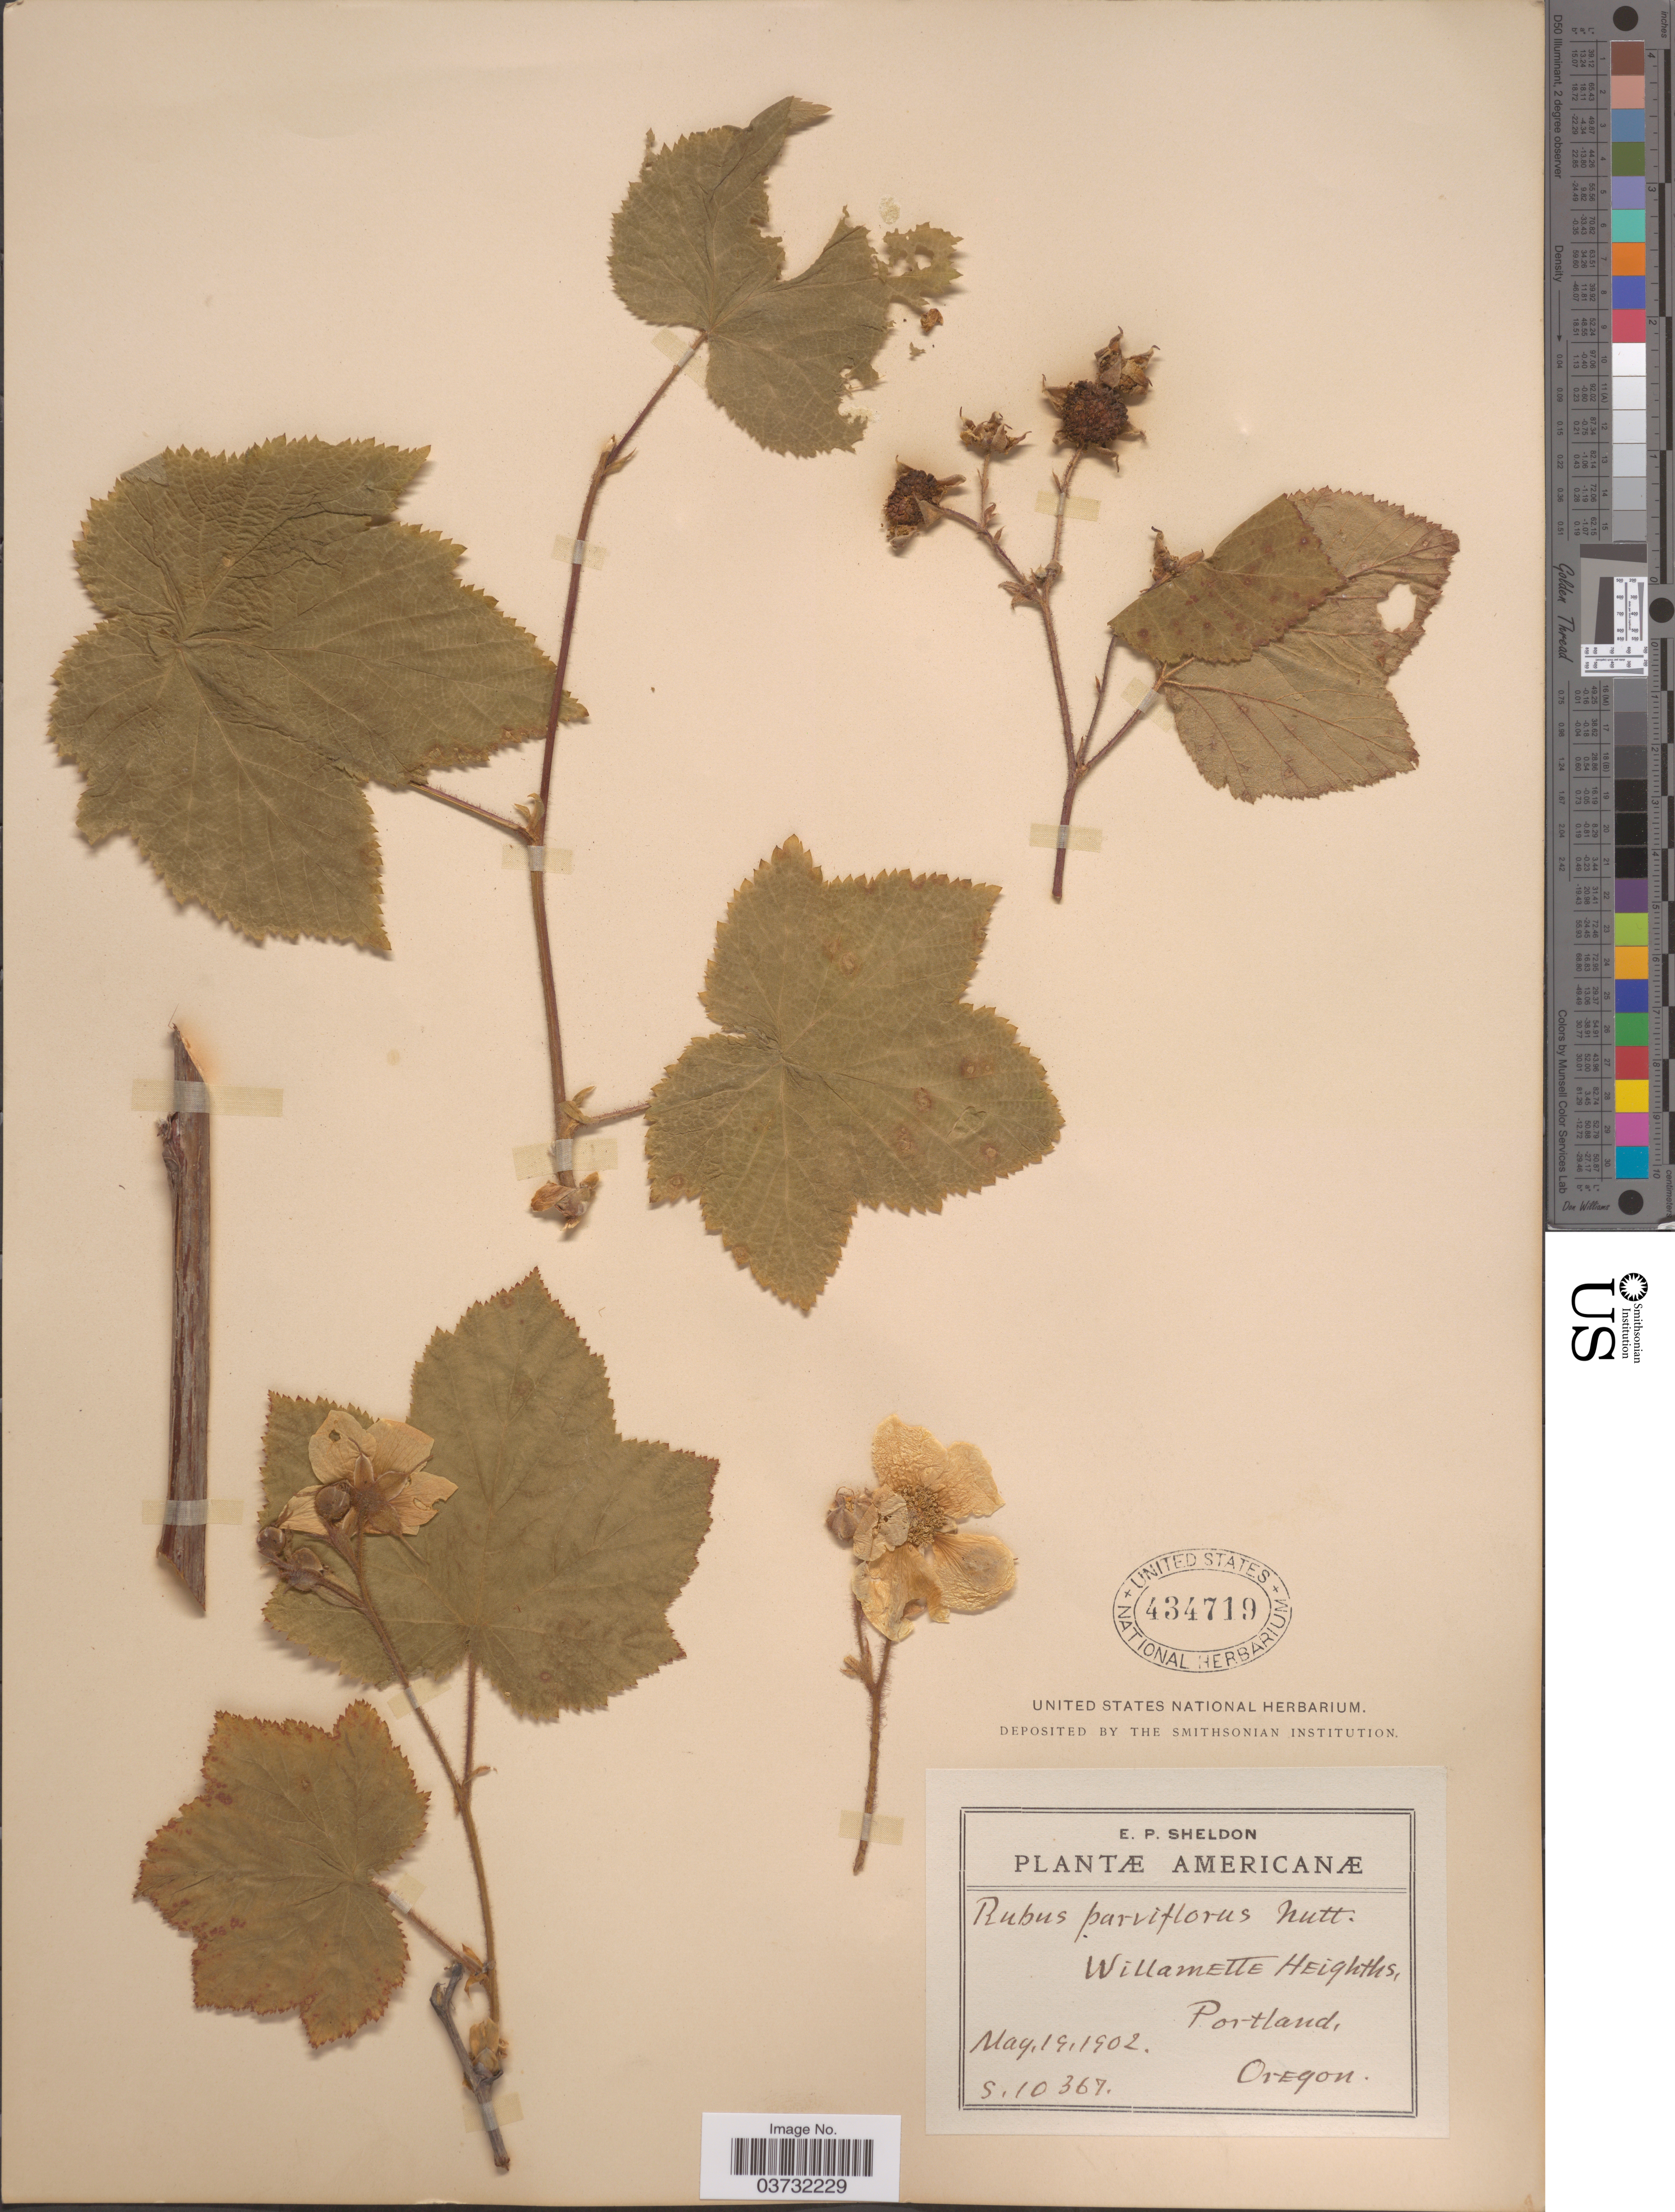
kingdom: Plantae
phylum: Tracheophyta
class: Magnoliopsida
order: Rosales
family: Rosaceae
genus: Rubus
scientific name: Rubus tomentosus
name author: Borkh.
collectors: E. P. Sheldon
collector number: S10367*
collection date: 1902-05-19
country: United States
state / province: Oregon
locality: Willamette Heights, Portland.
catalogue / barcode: US 434719